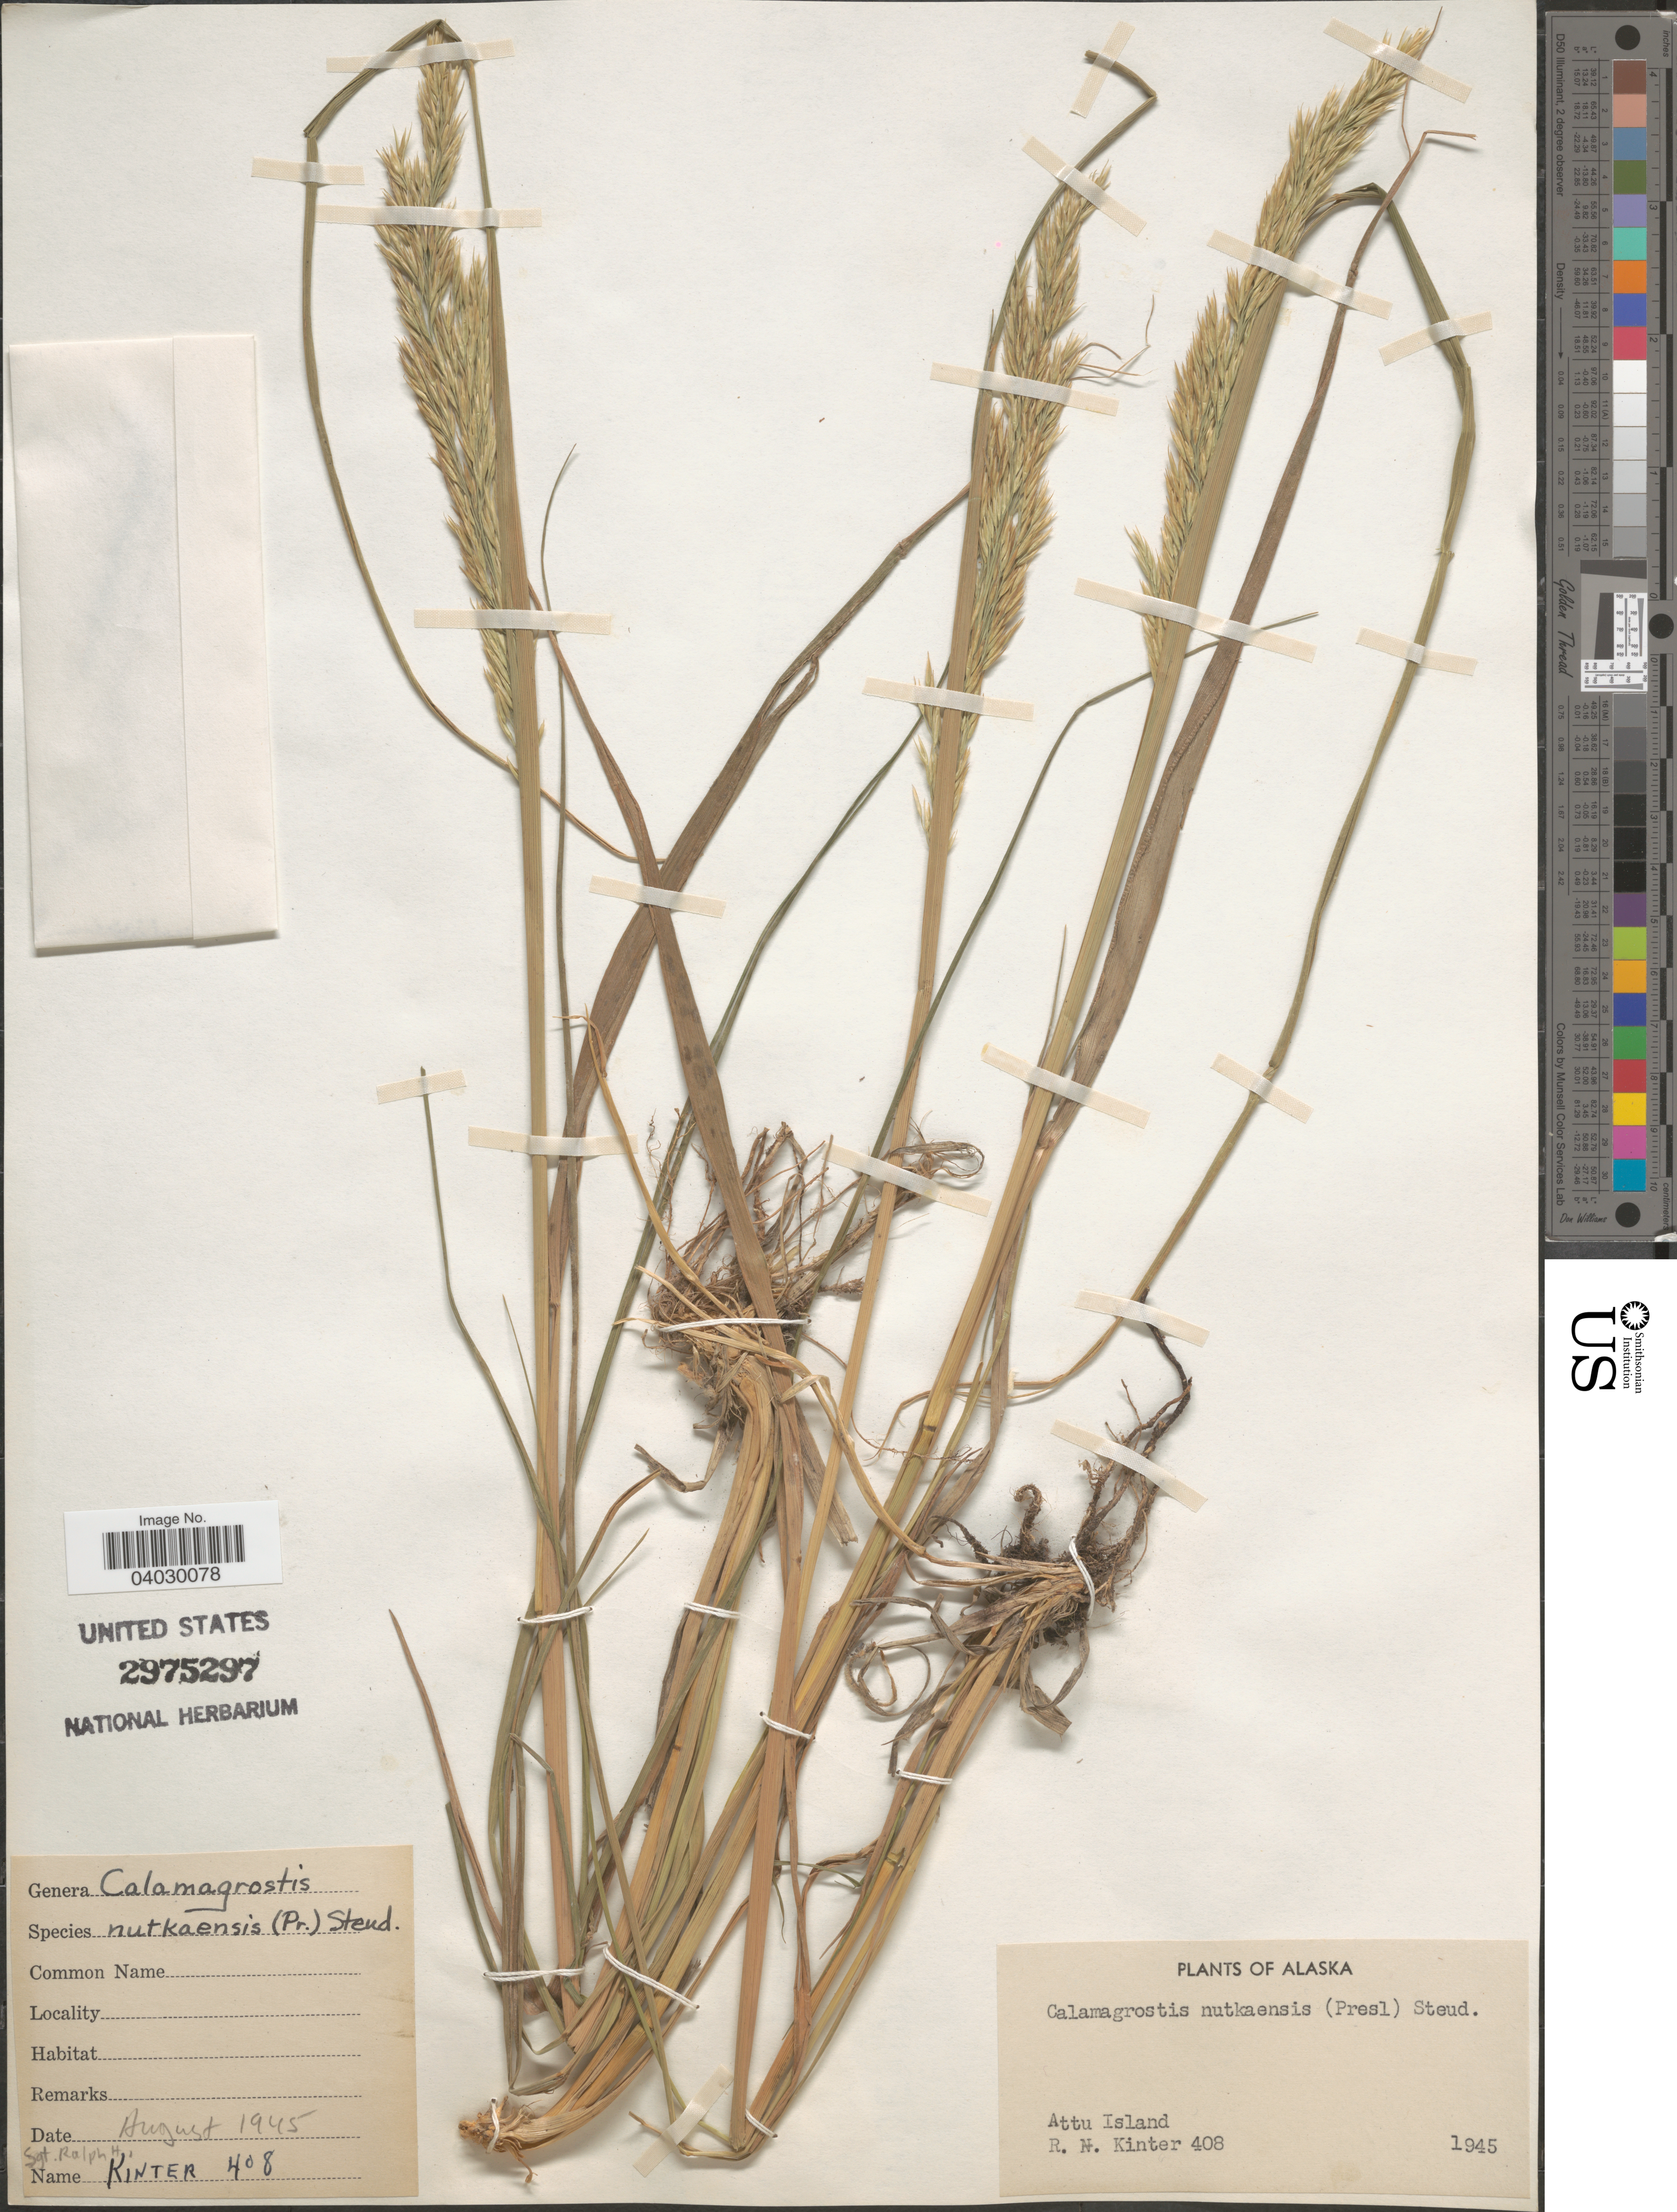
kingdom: Plantae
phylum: Tracheophyta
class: Liliopsida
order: Poales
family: Poaceae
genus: Calamagrostis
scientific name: Calamagrostis nutkaensis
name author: (J. Presl) Steud.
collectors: R. Kinter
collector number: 408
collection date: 1945-08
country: United States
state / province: Alaska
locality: Attu Island.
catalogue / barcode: US 2975297